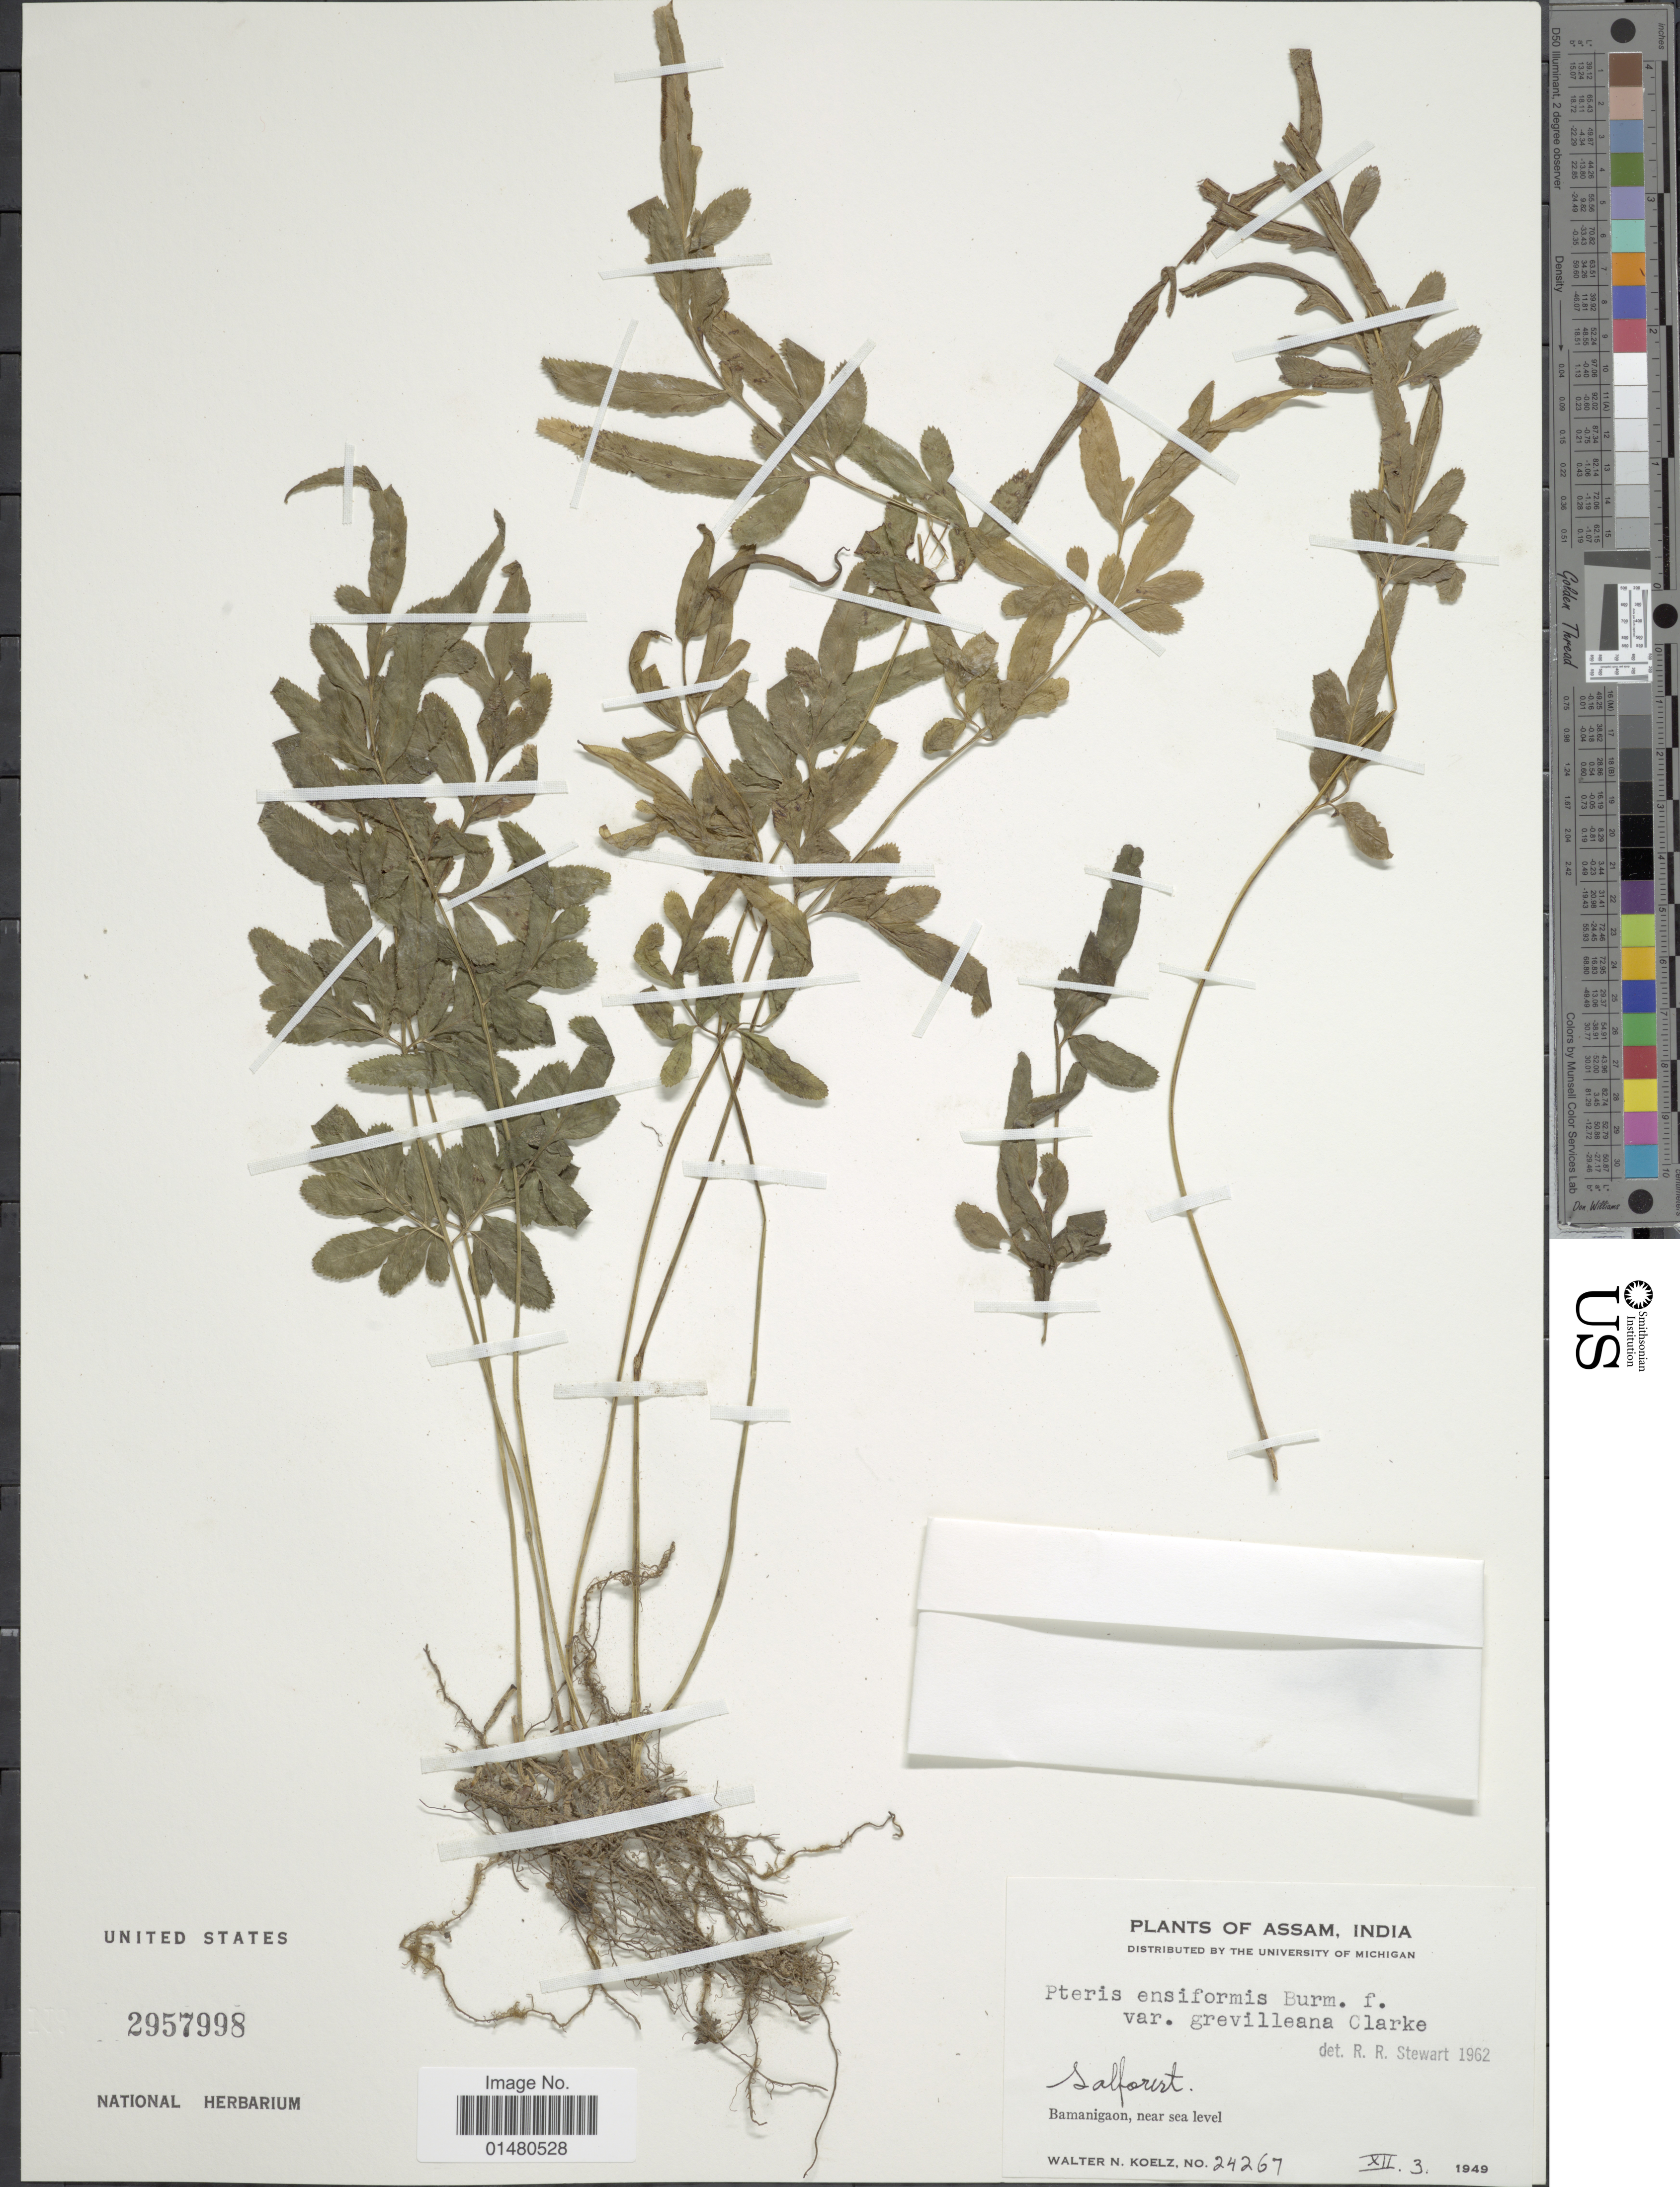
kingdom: Plantae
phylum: Tracheophyta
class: Polypodiopsida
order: Polypodiales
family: Pteridaceae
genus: Pteris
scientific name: Pteris ensiformis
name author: Burm. f.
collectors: W. N. Koelz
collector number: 24267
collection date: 1949-12-03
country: India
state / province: Assam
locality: Bamanigaon, near sea level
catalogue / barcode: US 2957998